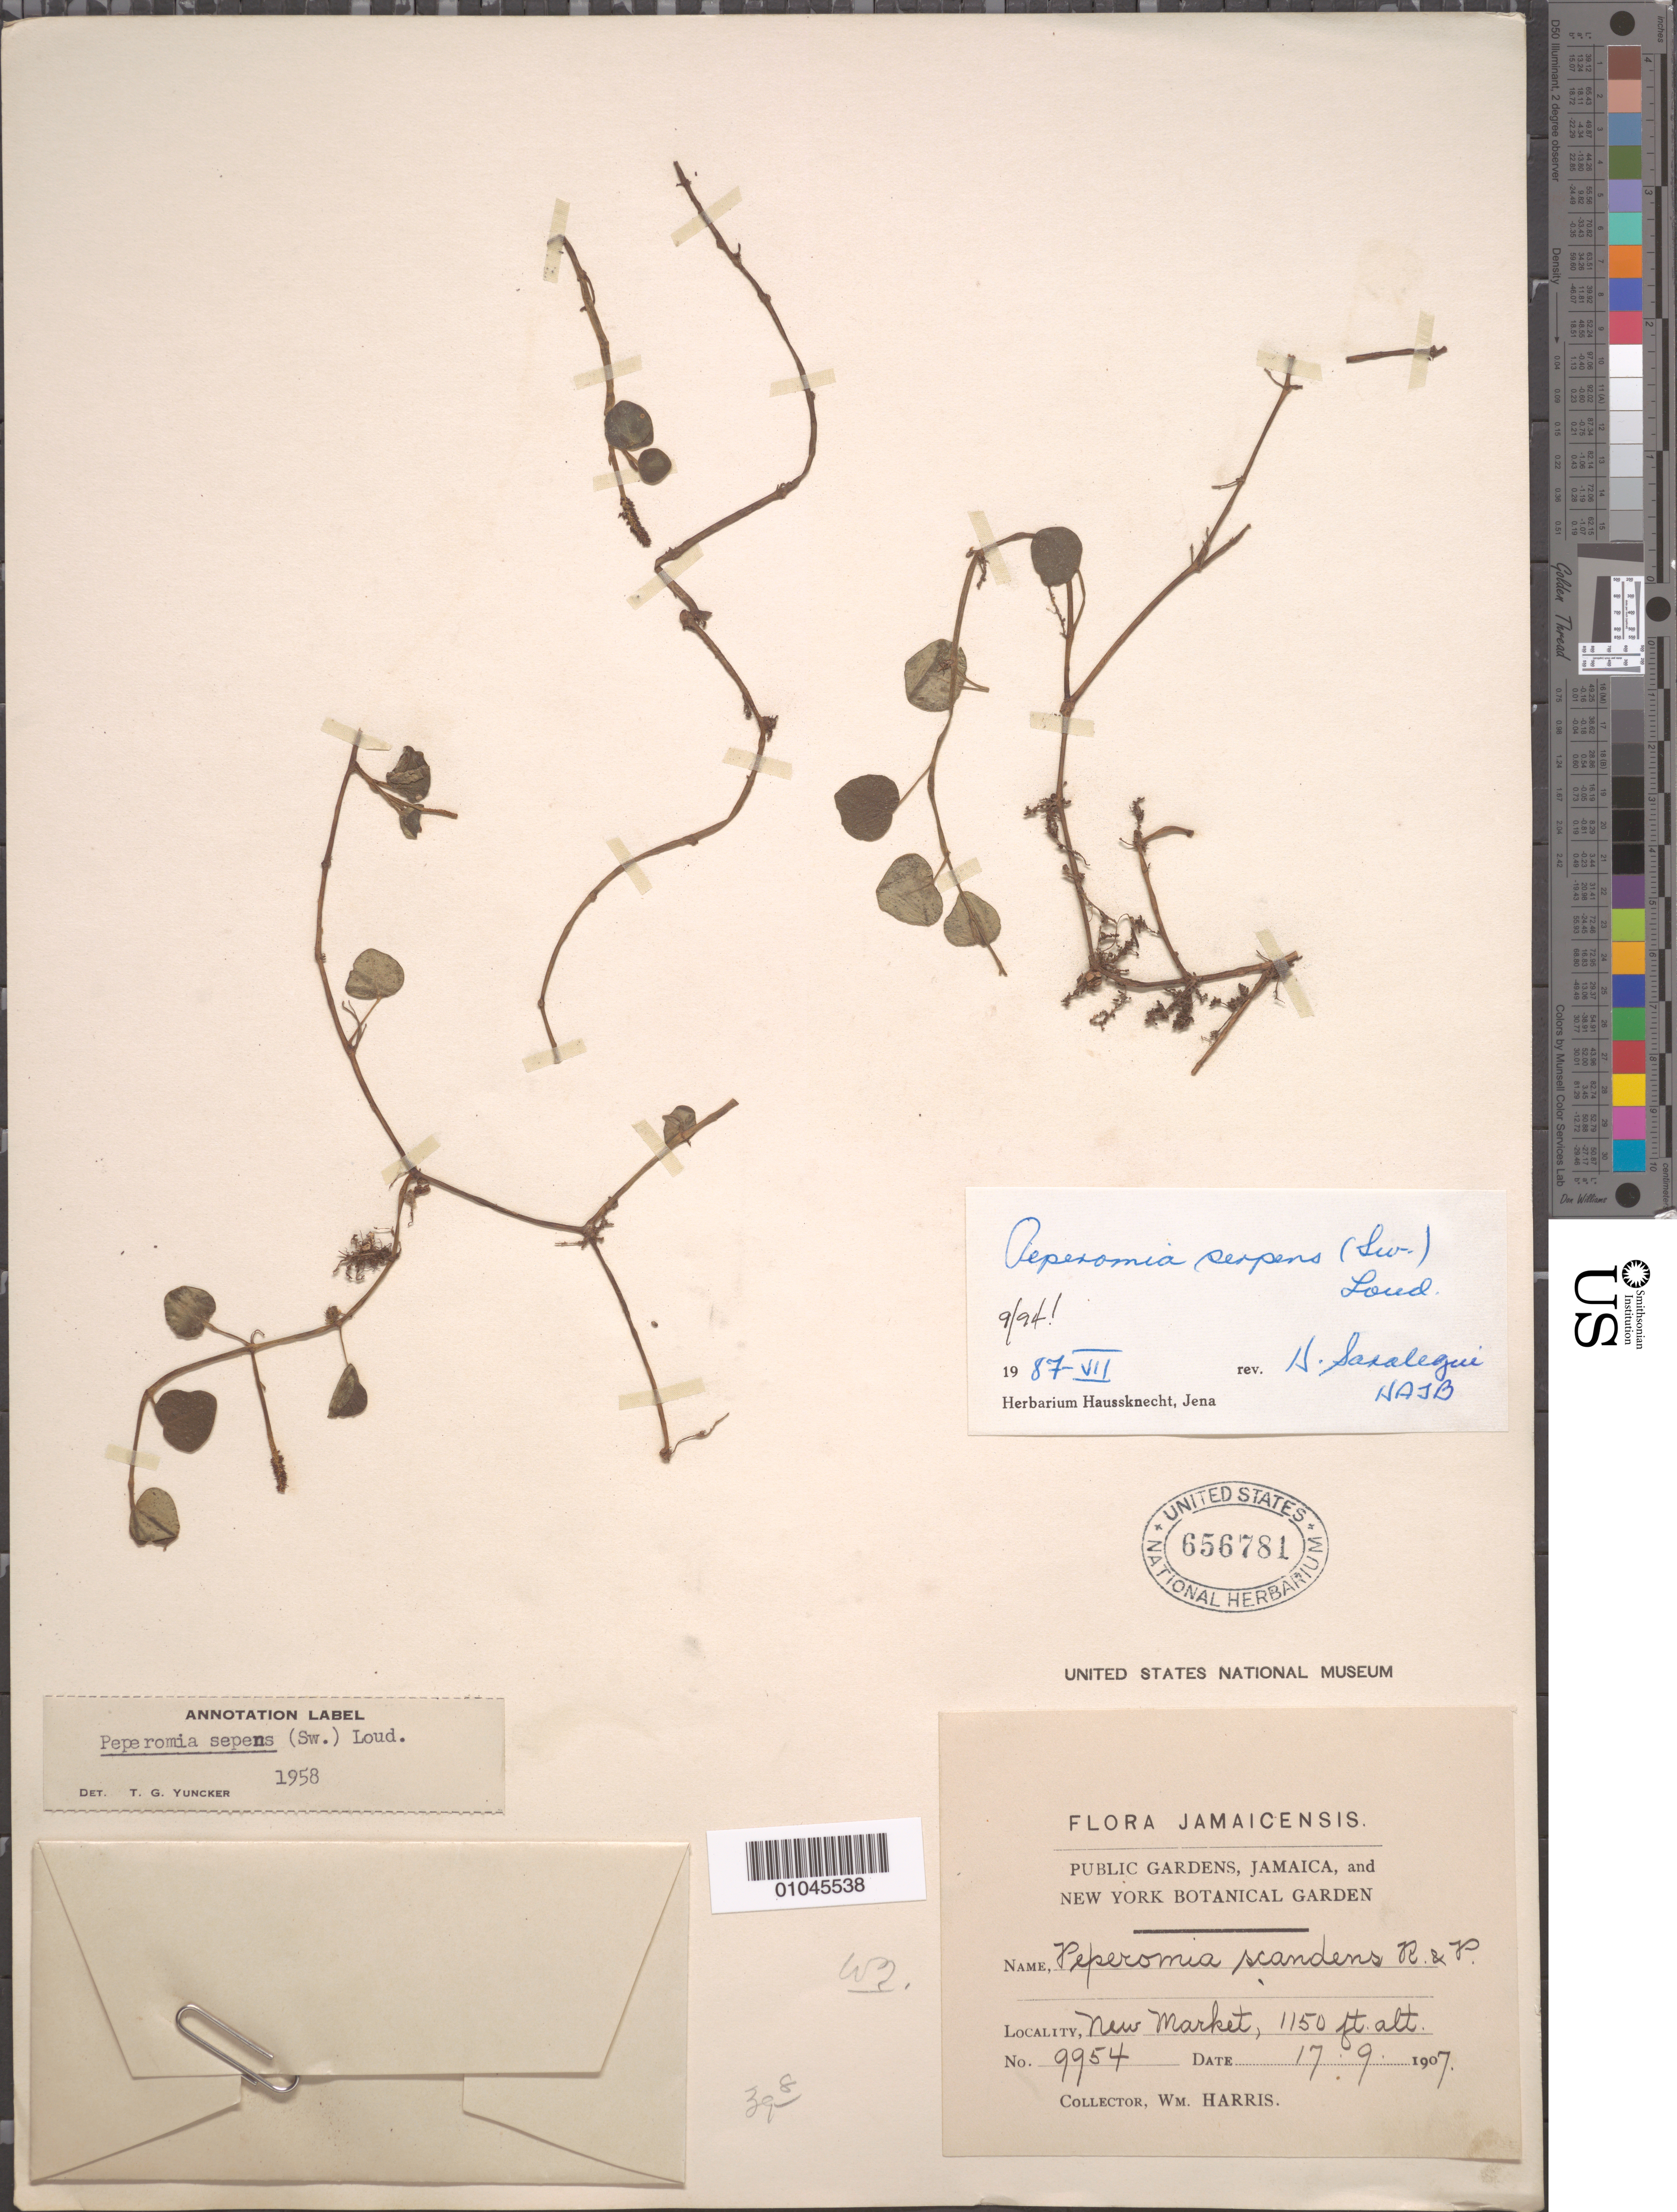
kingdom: Plantae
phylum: Tracheophyta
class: Magnoliopsida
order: Piperales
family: Piperaceae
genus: Peperomia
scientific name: Peperomia scandens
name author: Ruiz & Pav.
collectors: W. Harris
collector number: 9954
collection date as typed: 17 Aug 1907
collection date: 1907-08-17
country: Jamaica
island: Jamaica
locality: New Market,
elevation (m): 351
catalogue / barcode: US 656781